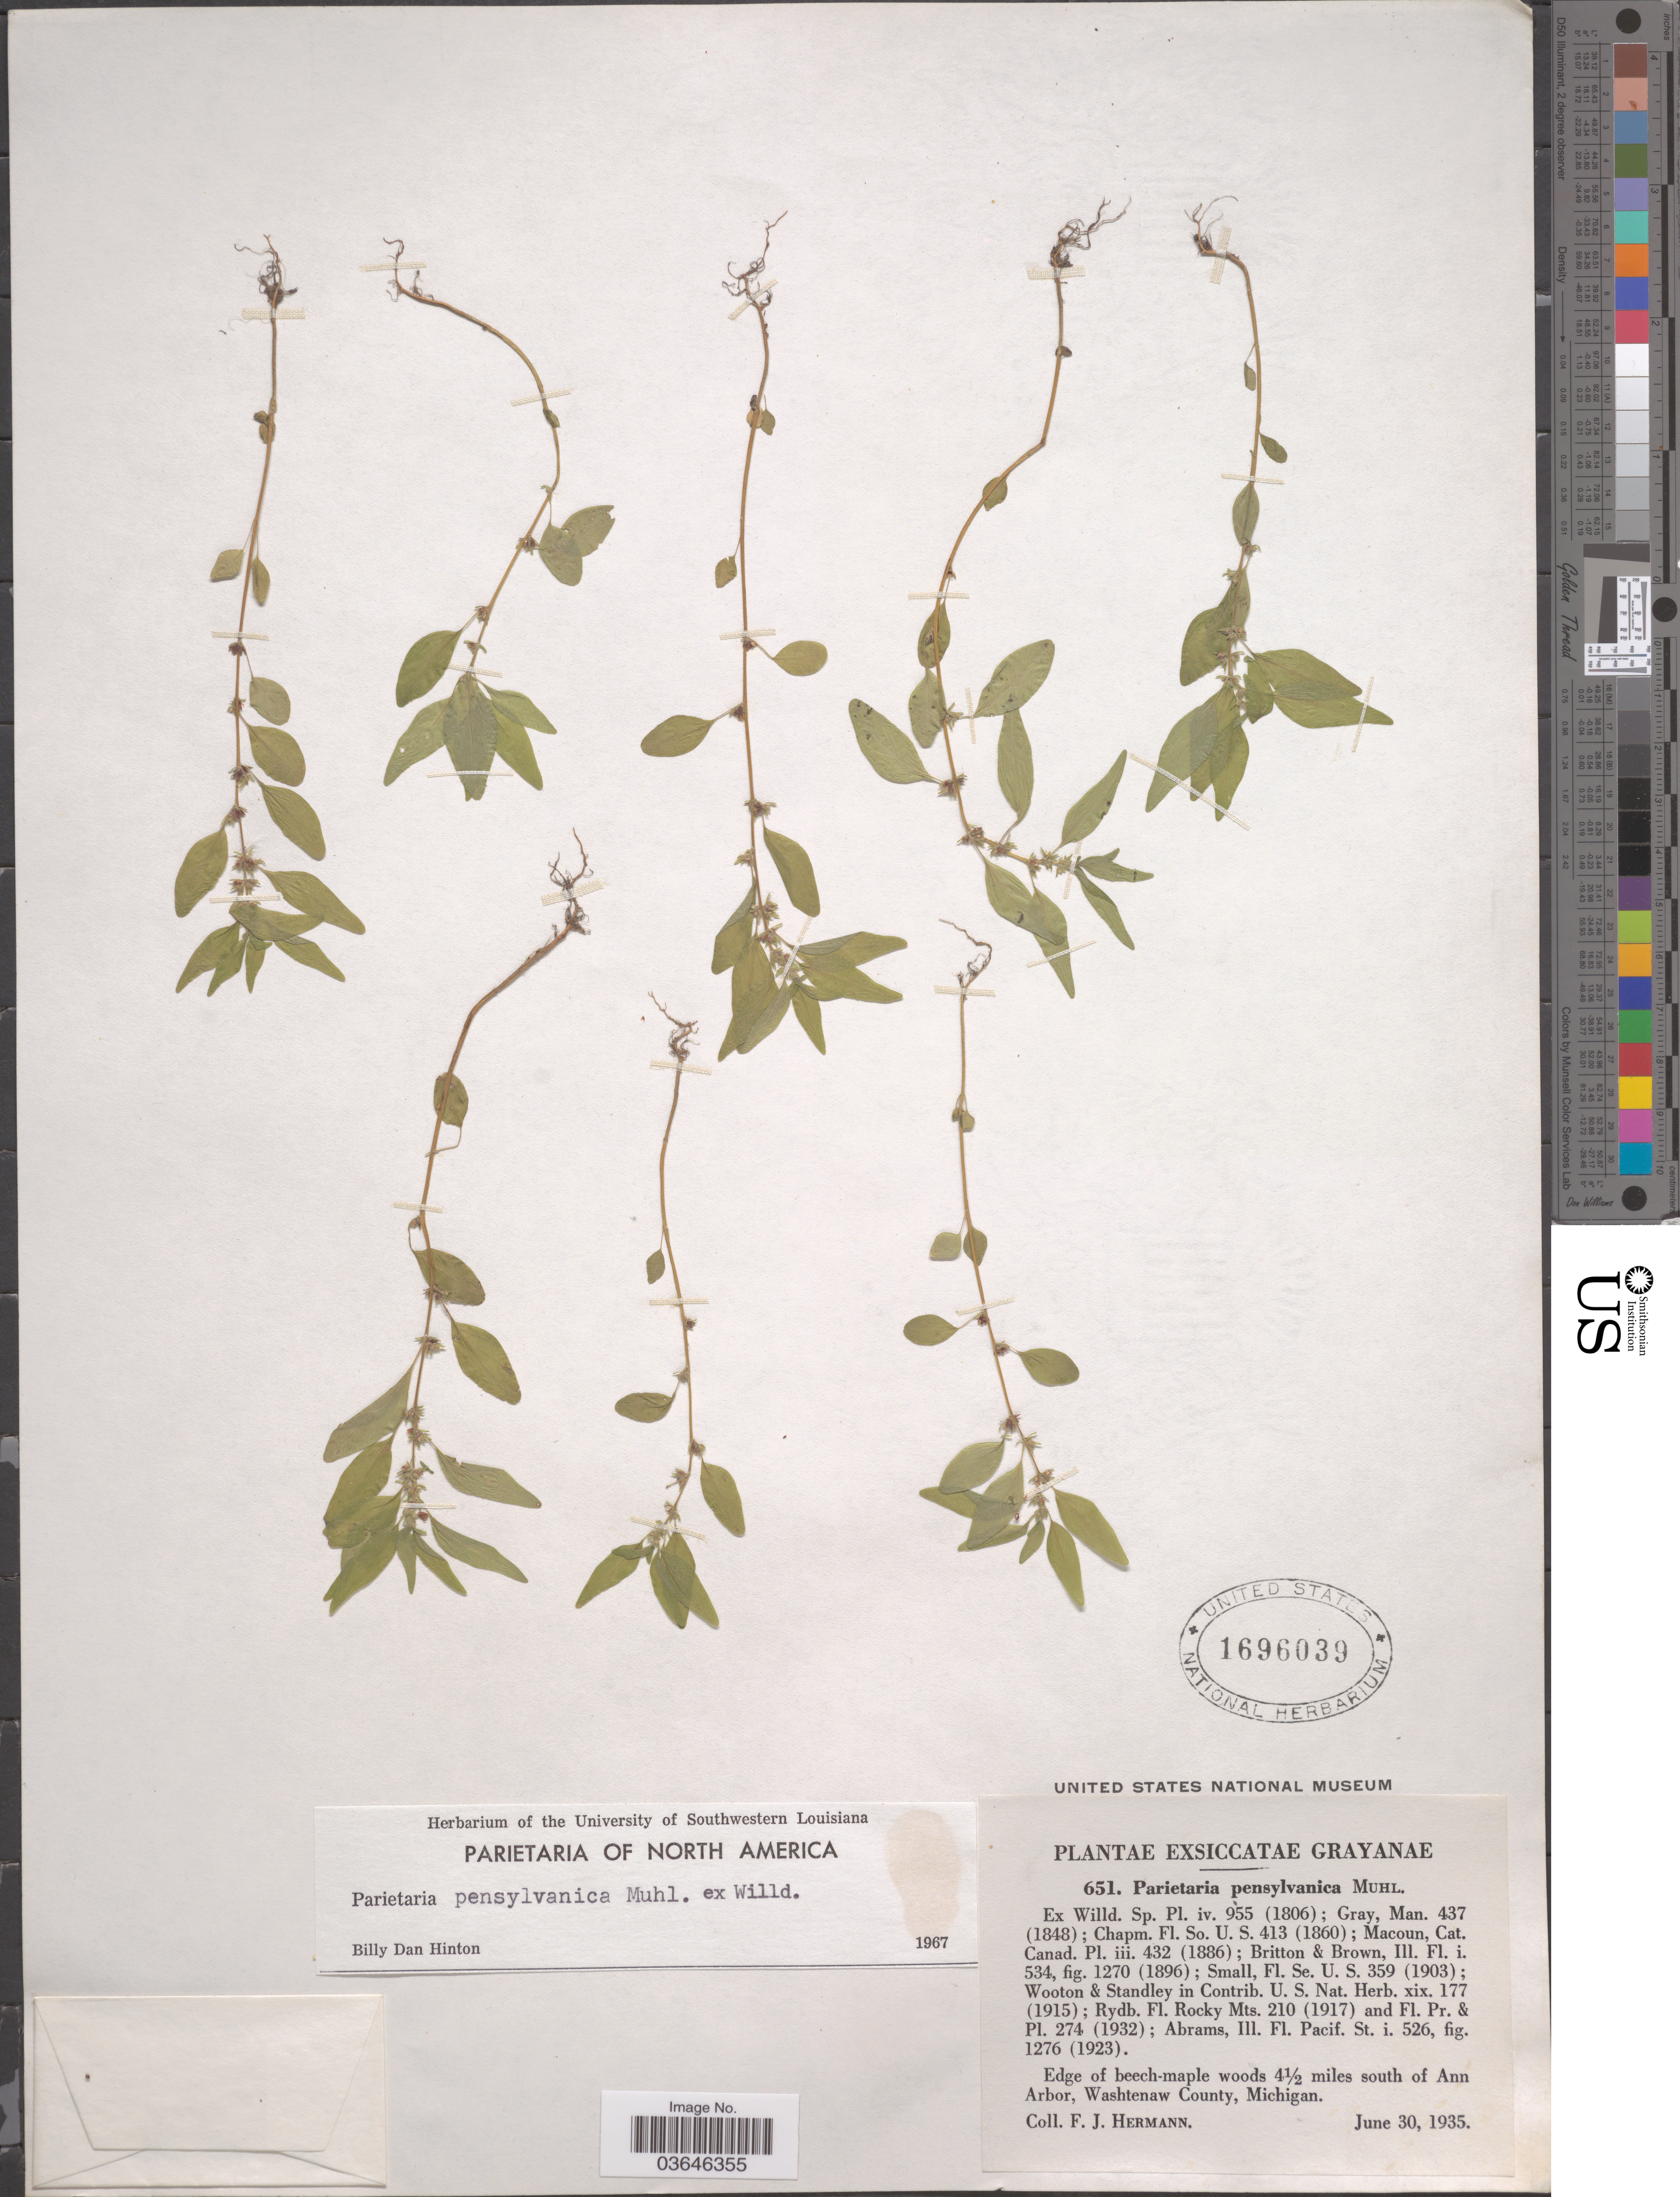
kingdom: Plantae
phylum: Tracheophyta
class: Magnoliopsida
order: Rosales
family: Urticaceae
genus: Parietaria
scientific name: Parietaria pensylvanica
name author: Muhl. ex Willd.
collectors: F. J. Hermann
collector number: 651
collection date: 1935-06-30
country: United States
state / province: Michigan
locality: Edge of beech-maple woods 4½ miles south of Ann Arbor, Washtenaw County.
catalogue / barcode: US 1696039